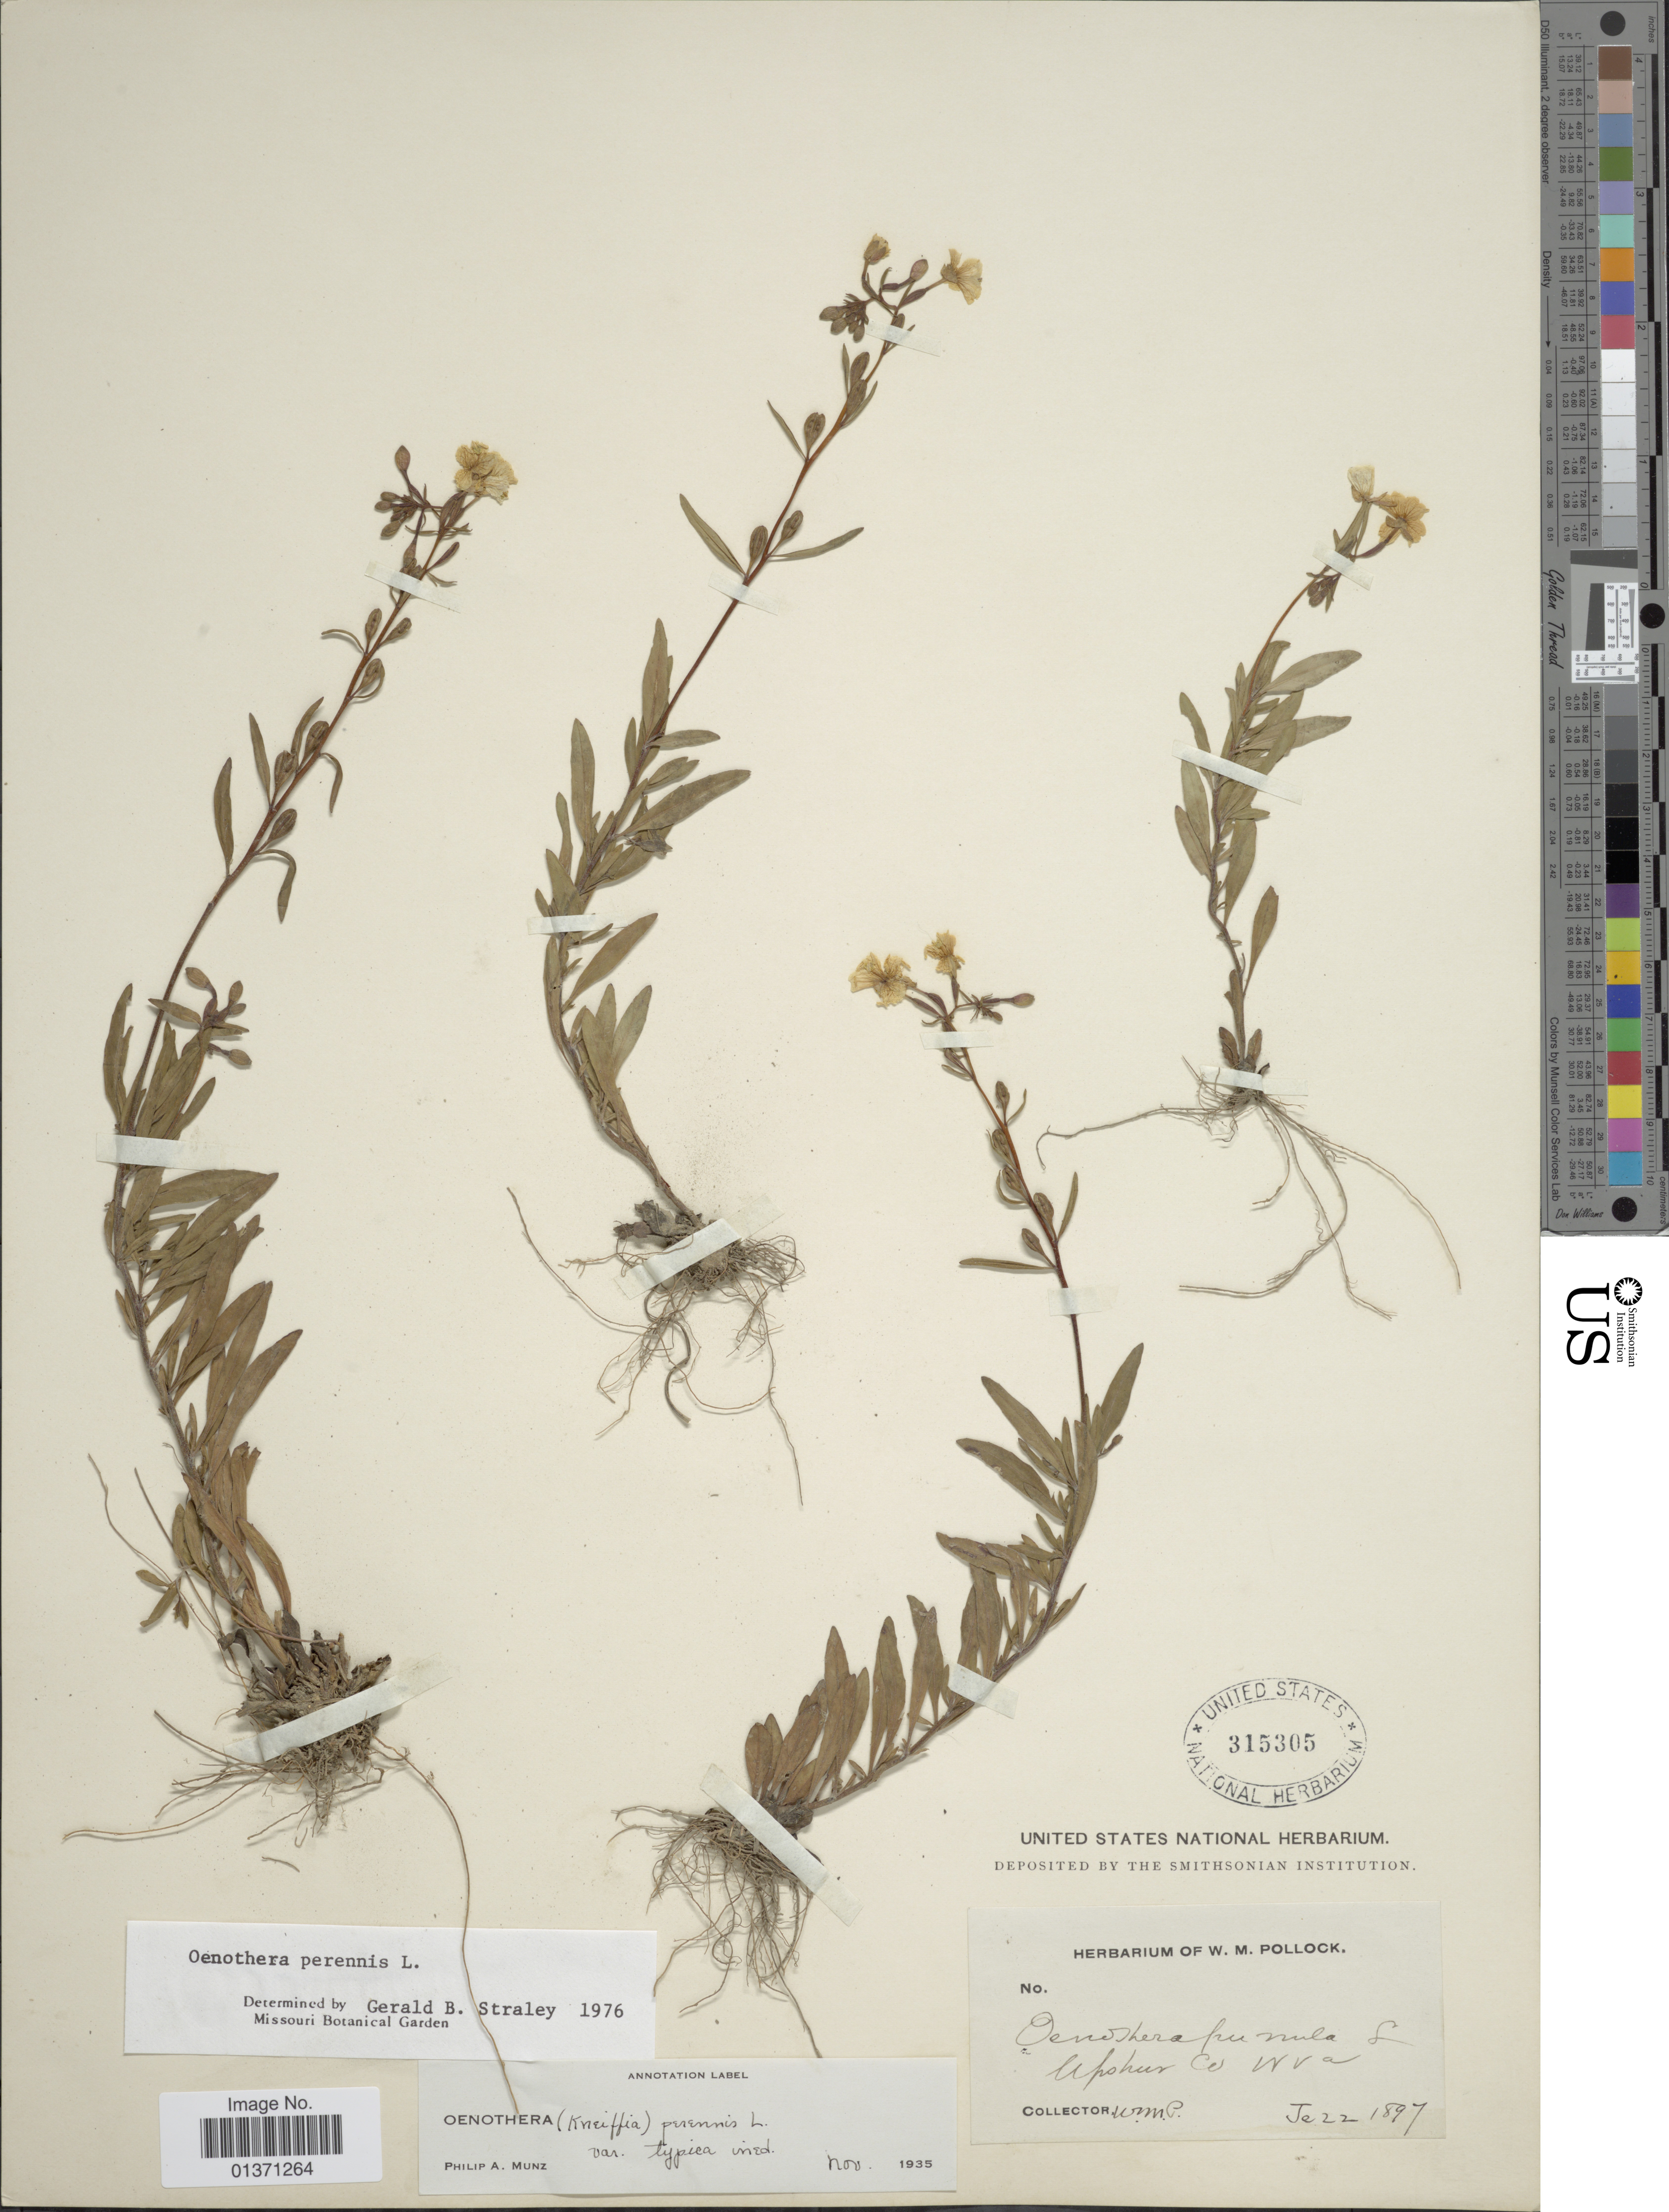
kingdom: Plantae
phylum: Tracheophyta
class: Magnoliopsida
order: Myrtales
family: Onagraceae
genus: Oenothera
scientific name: Oenothera perennis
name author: L.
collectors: W. M. Pollock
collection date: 1897-06-22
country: United States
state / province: West Virginia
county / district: Upshur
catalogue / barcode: US 315305